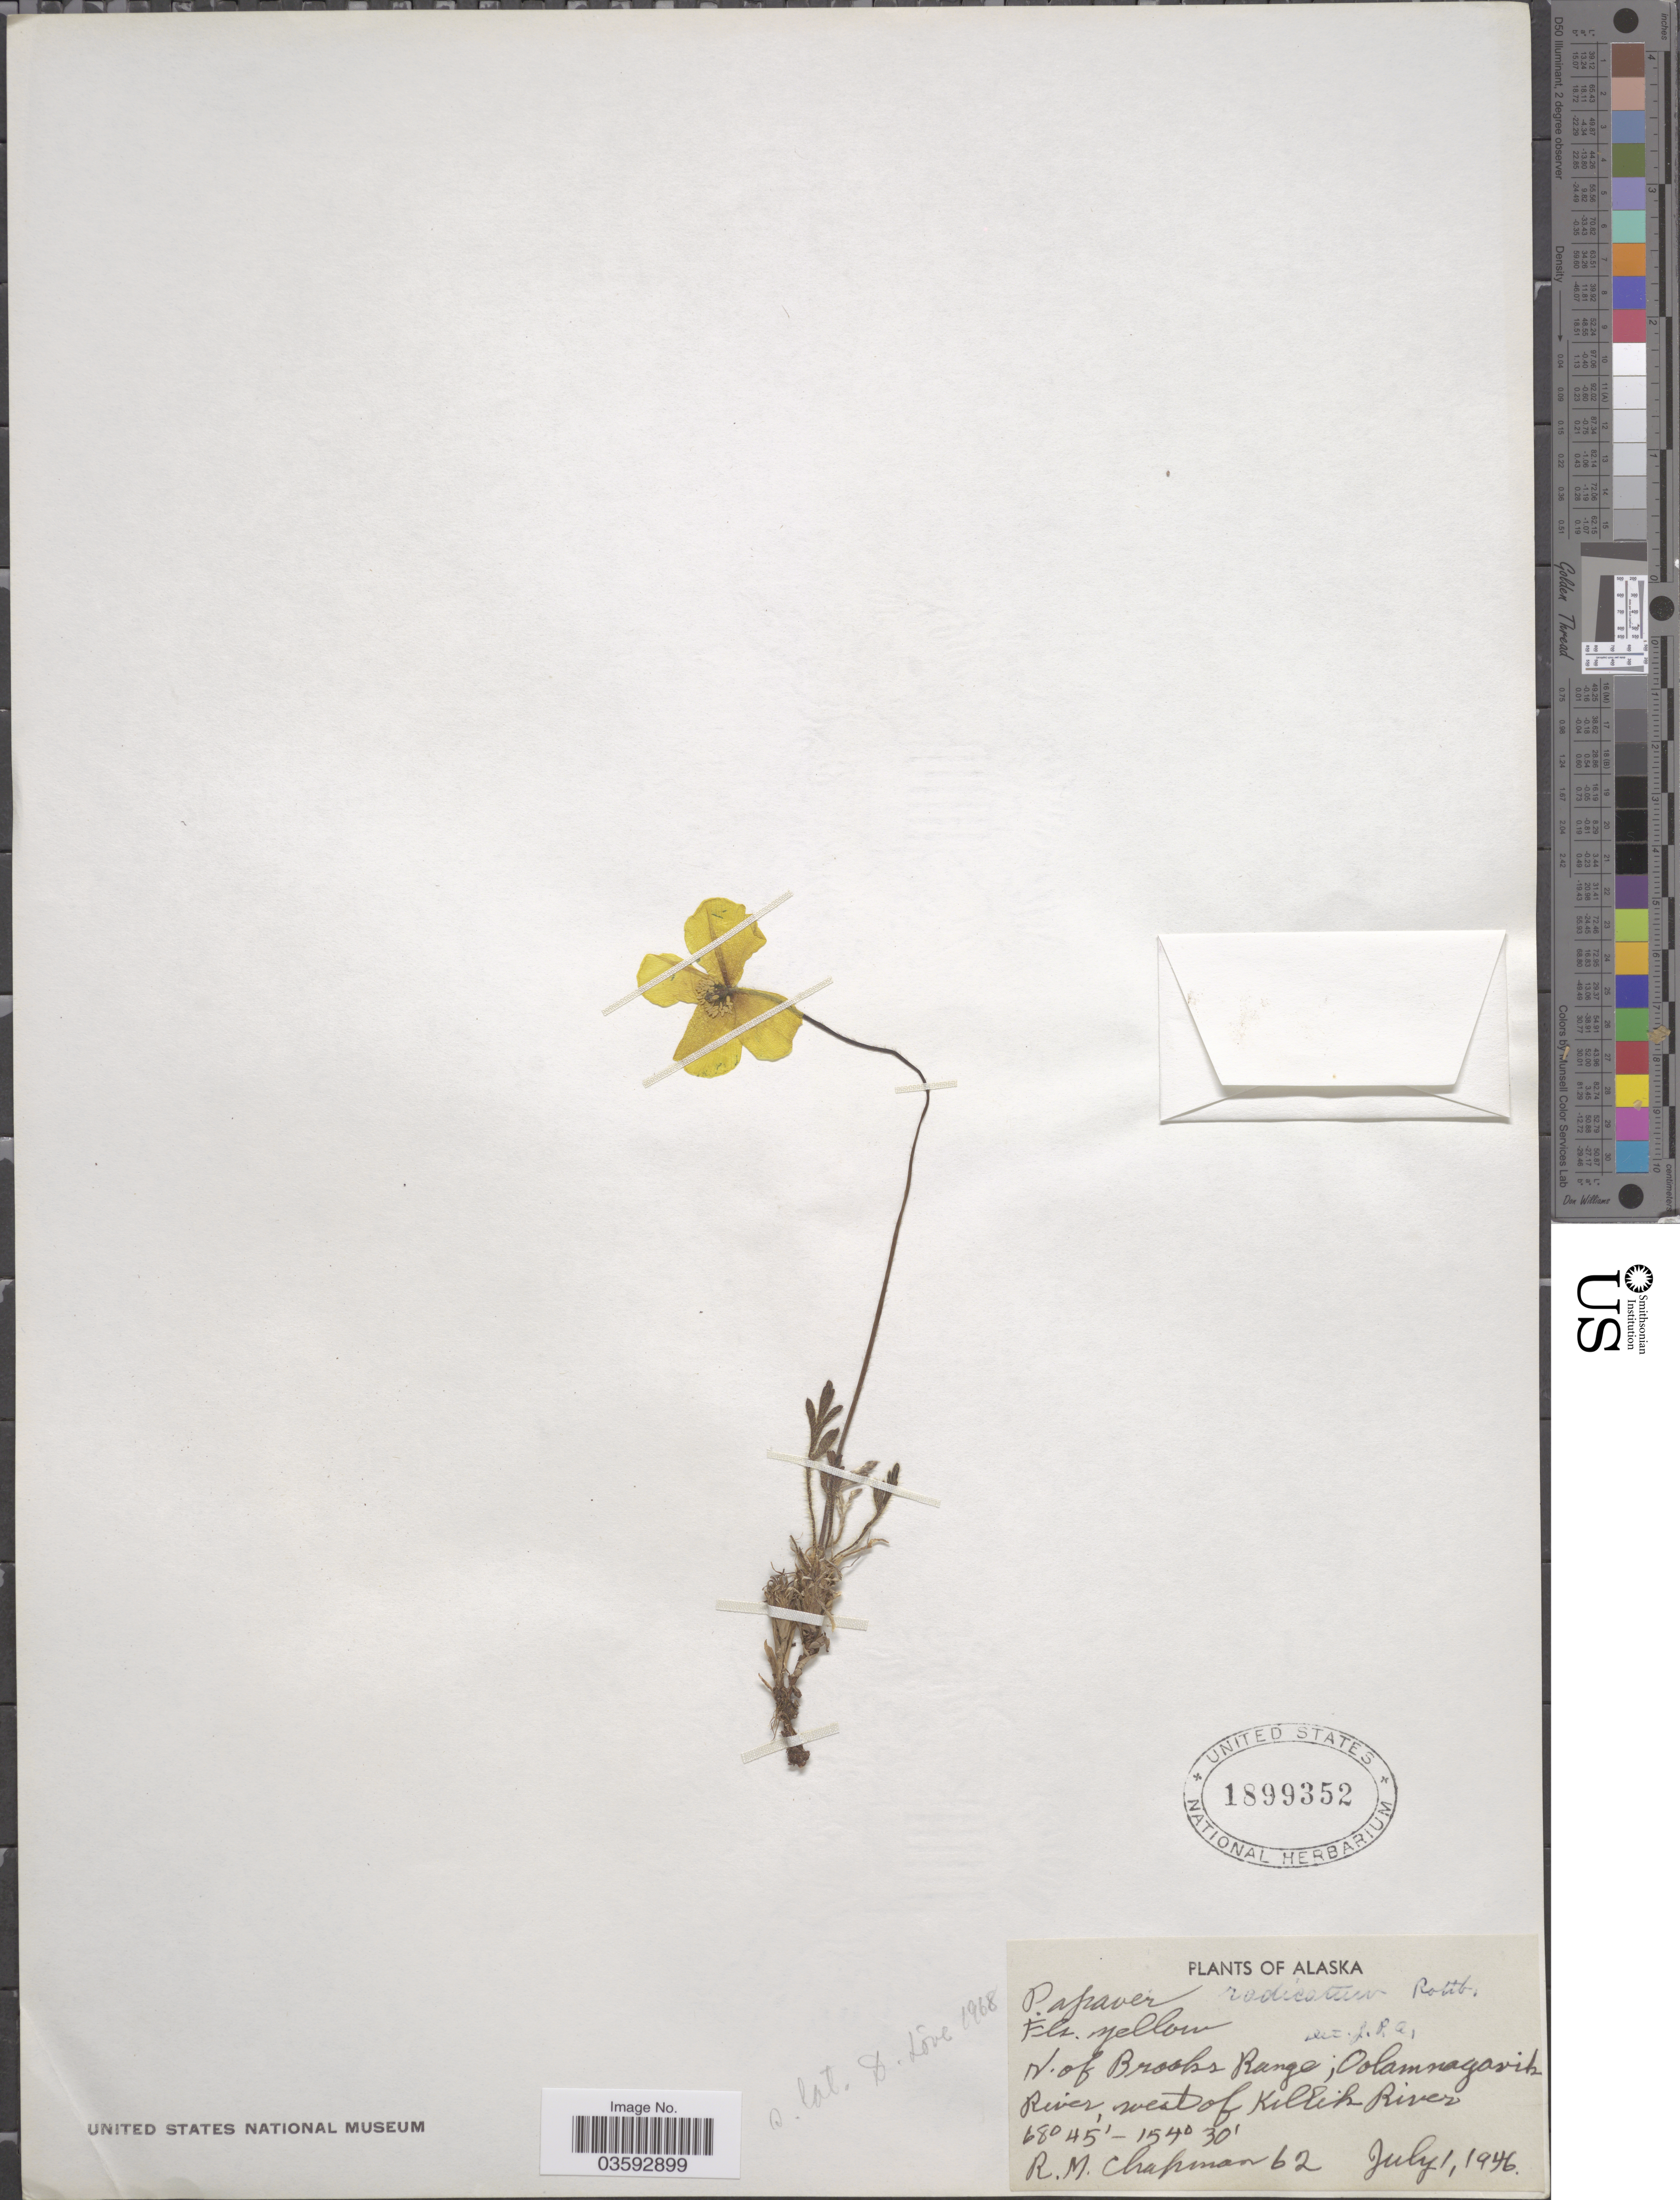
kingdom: Plantae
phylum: Tracheophyta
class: Magnoliopsida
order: Ranunculales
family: Papaveraceae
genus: Papaver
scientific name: Papaver radicatum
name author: Rottb.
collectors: R. M. Chapman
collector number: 62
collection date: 1946-07-01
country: United States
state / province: Alaska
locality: N. of Brooks Range; Oolamnayavik River, west of Killik River.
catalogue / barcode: US 1899352